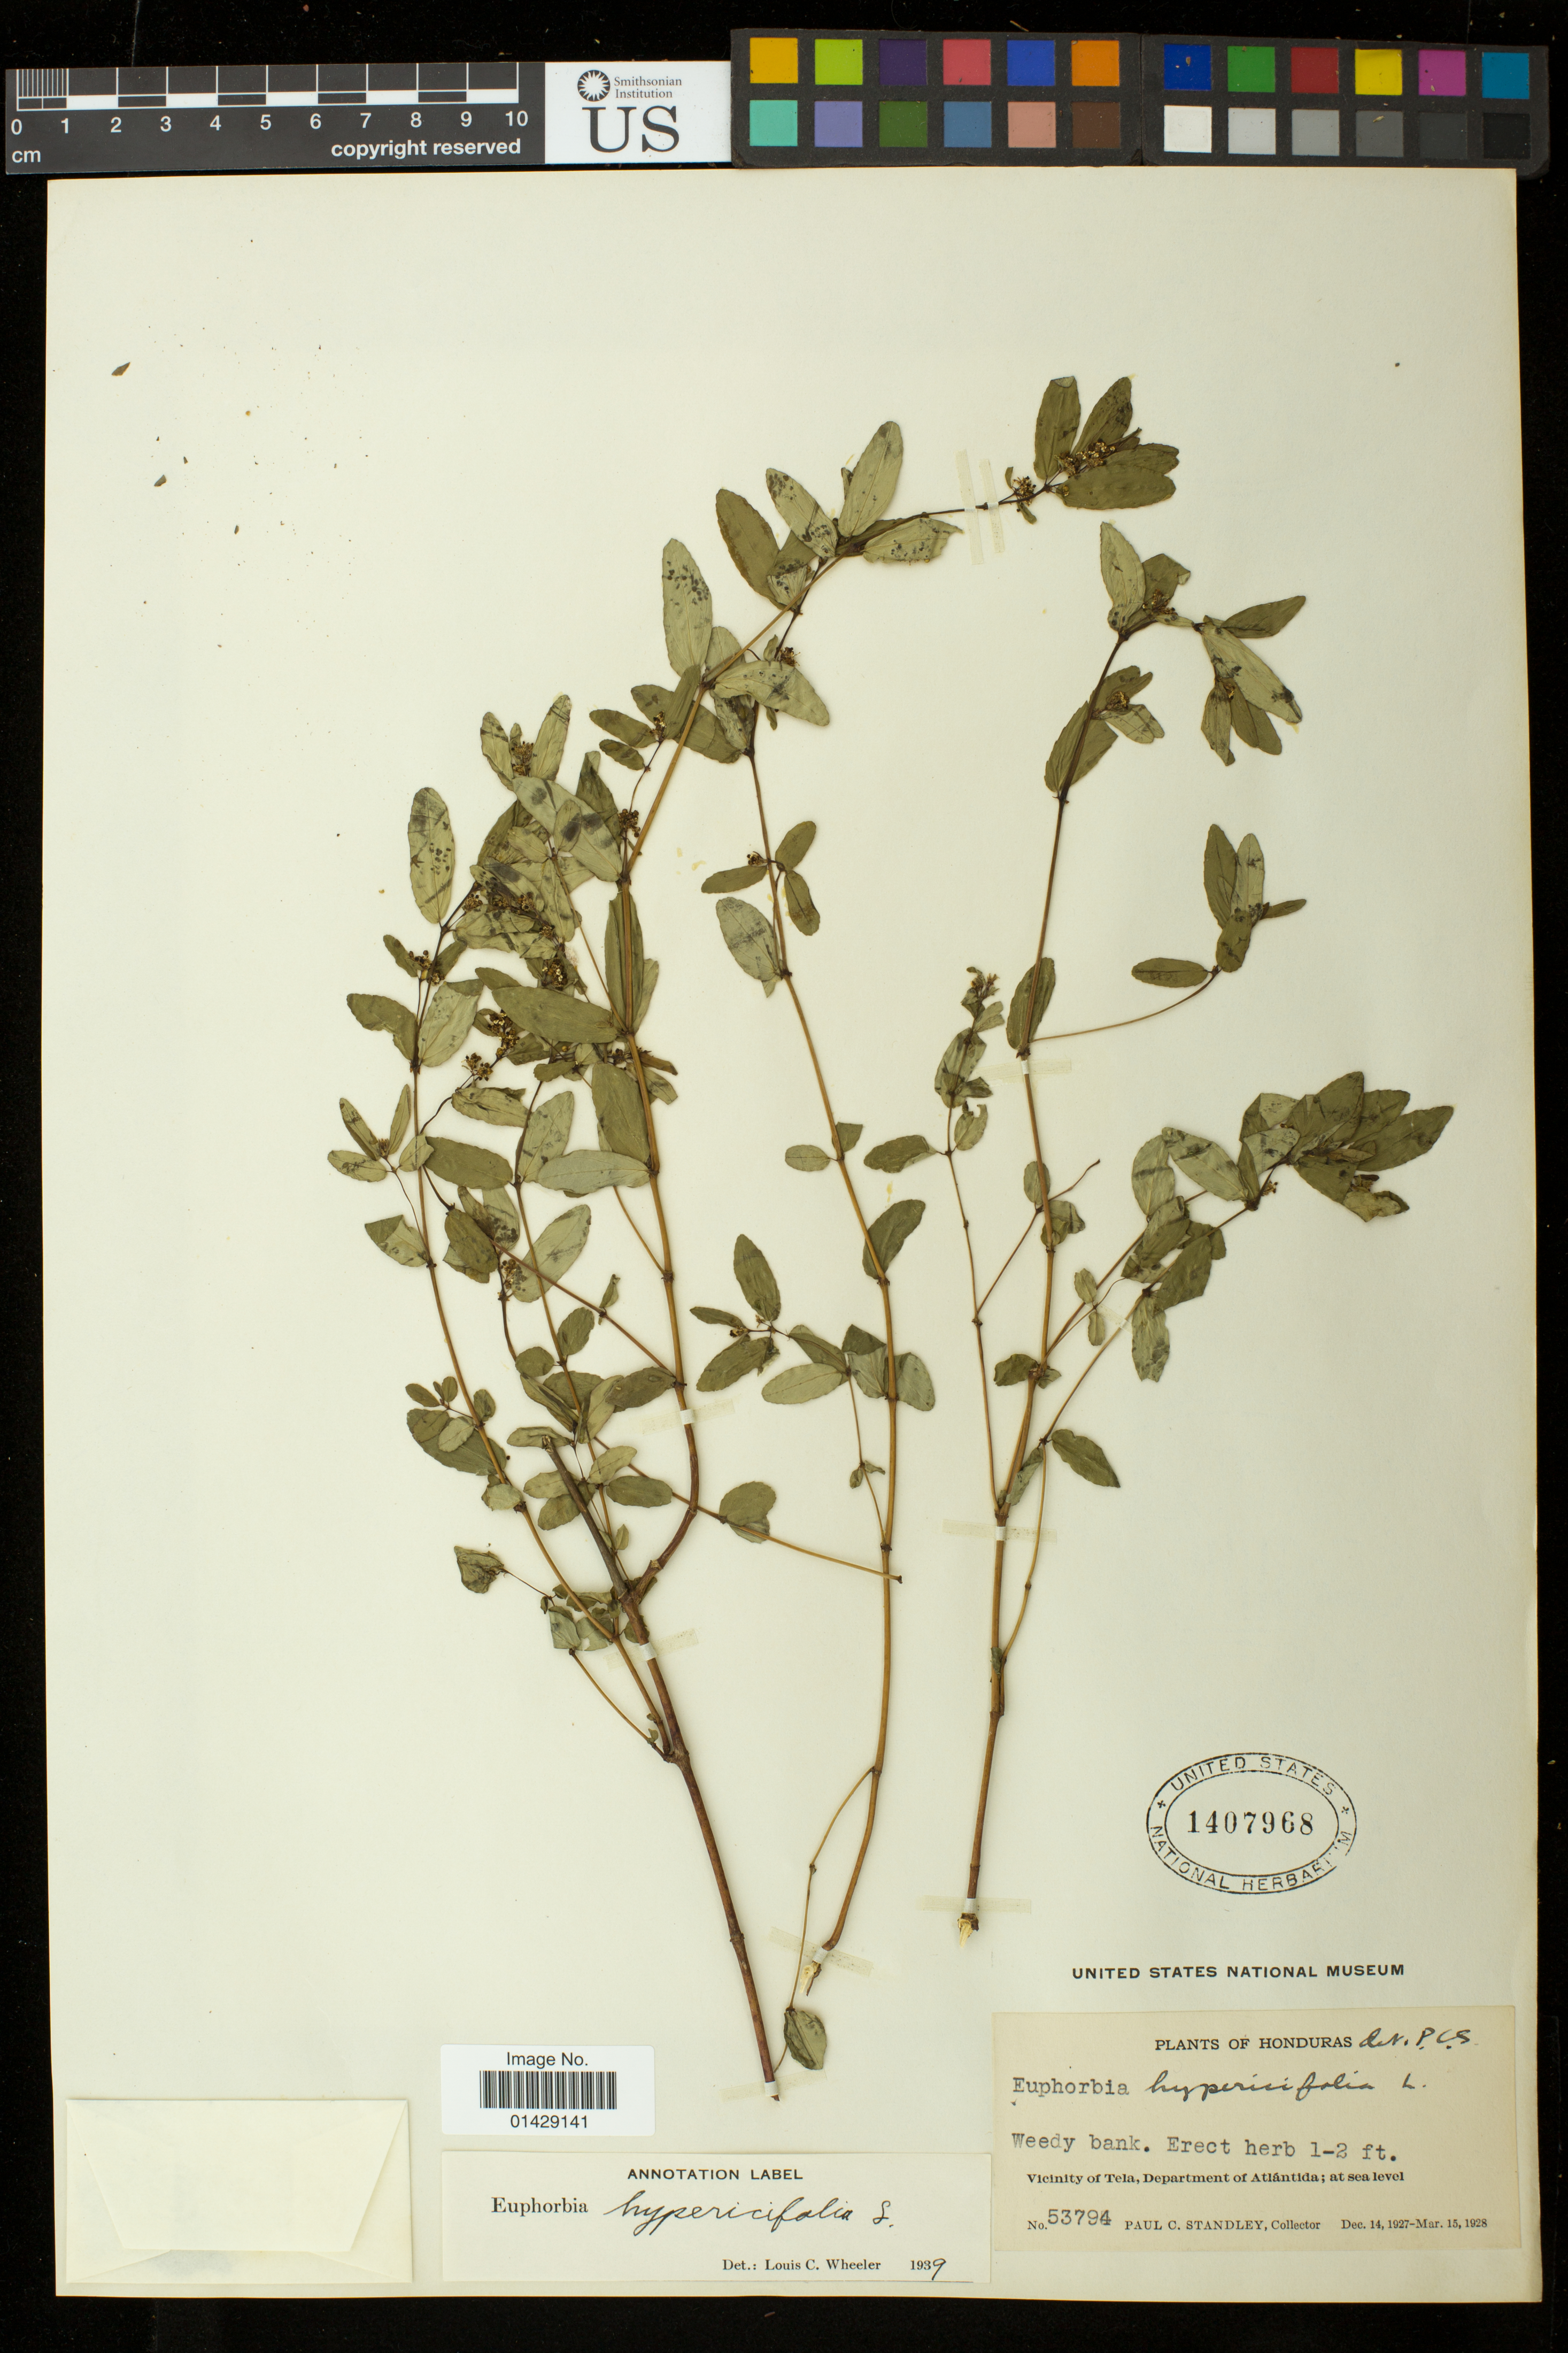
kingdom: Plantae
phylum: Tracheophyta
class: Magnoliopsida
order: Malpighiales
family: Euphorbiaceae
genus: Euphorbia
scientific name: Euphorbia hypericifolia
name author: L.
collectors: P. C. Standley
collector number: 53794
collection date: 1927-12-14/1928-03-15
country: Honduras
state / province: Atlántida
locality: Vicinity of Tela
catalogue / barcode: US 1407968